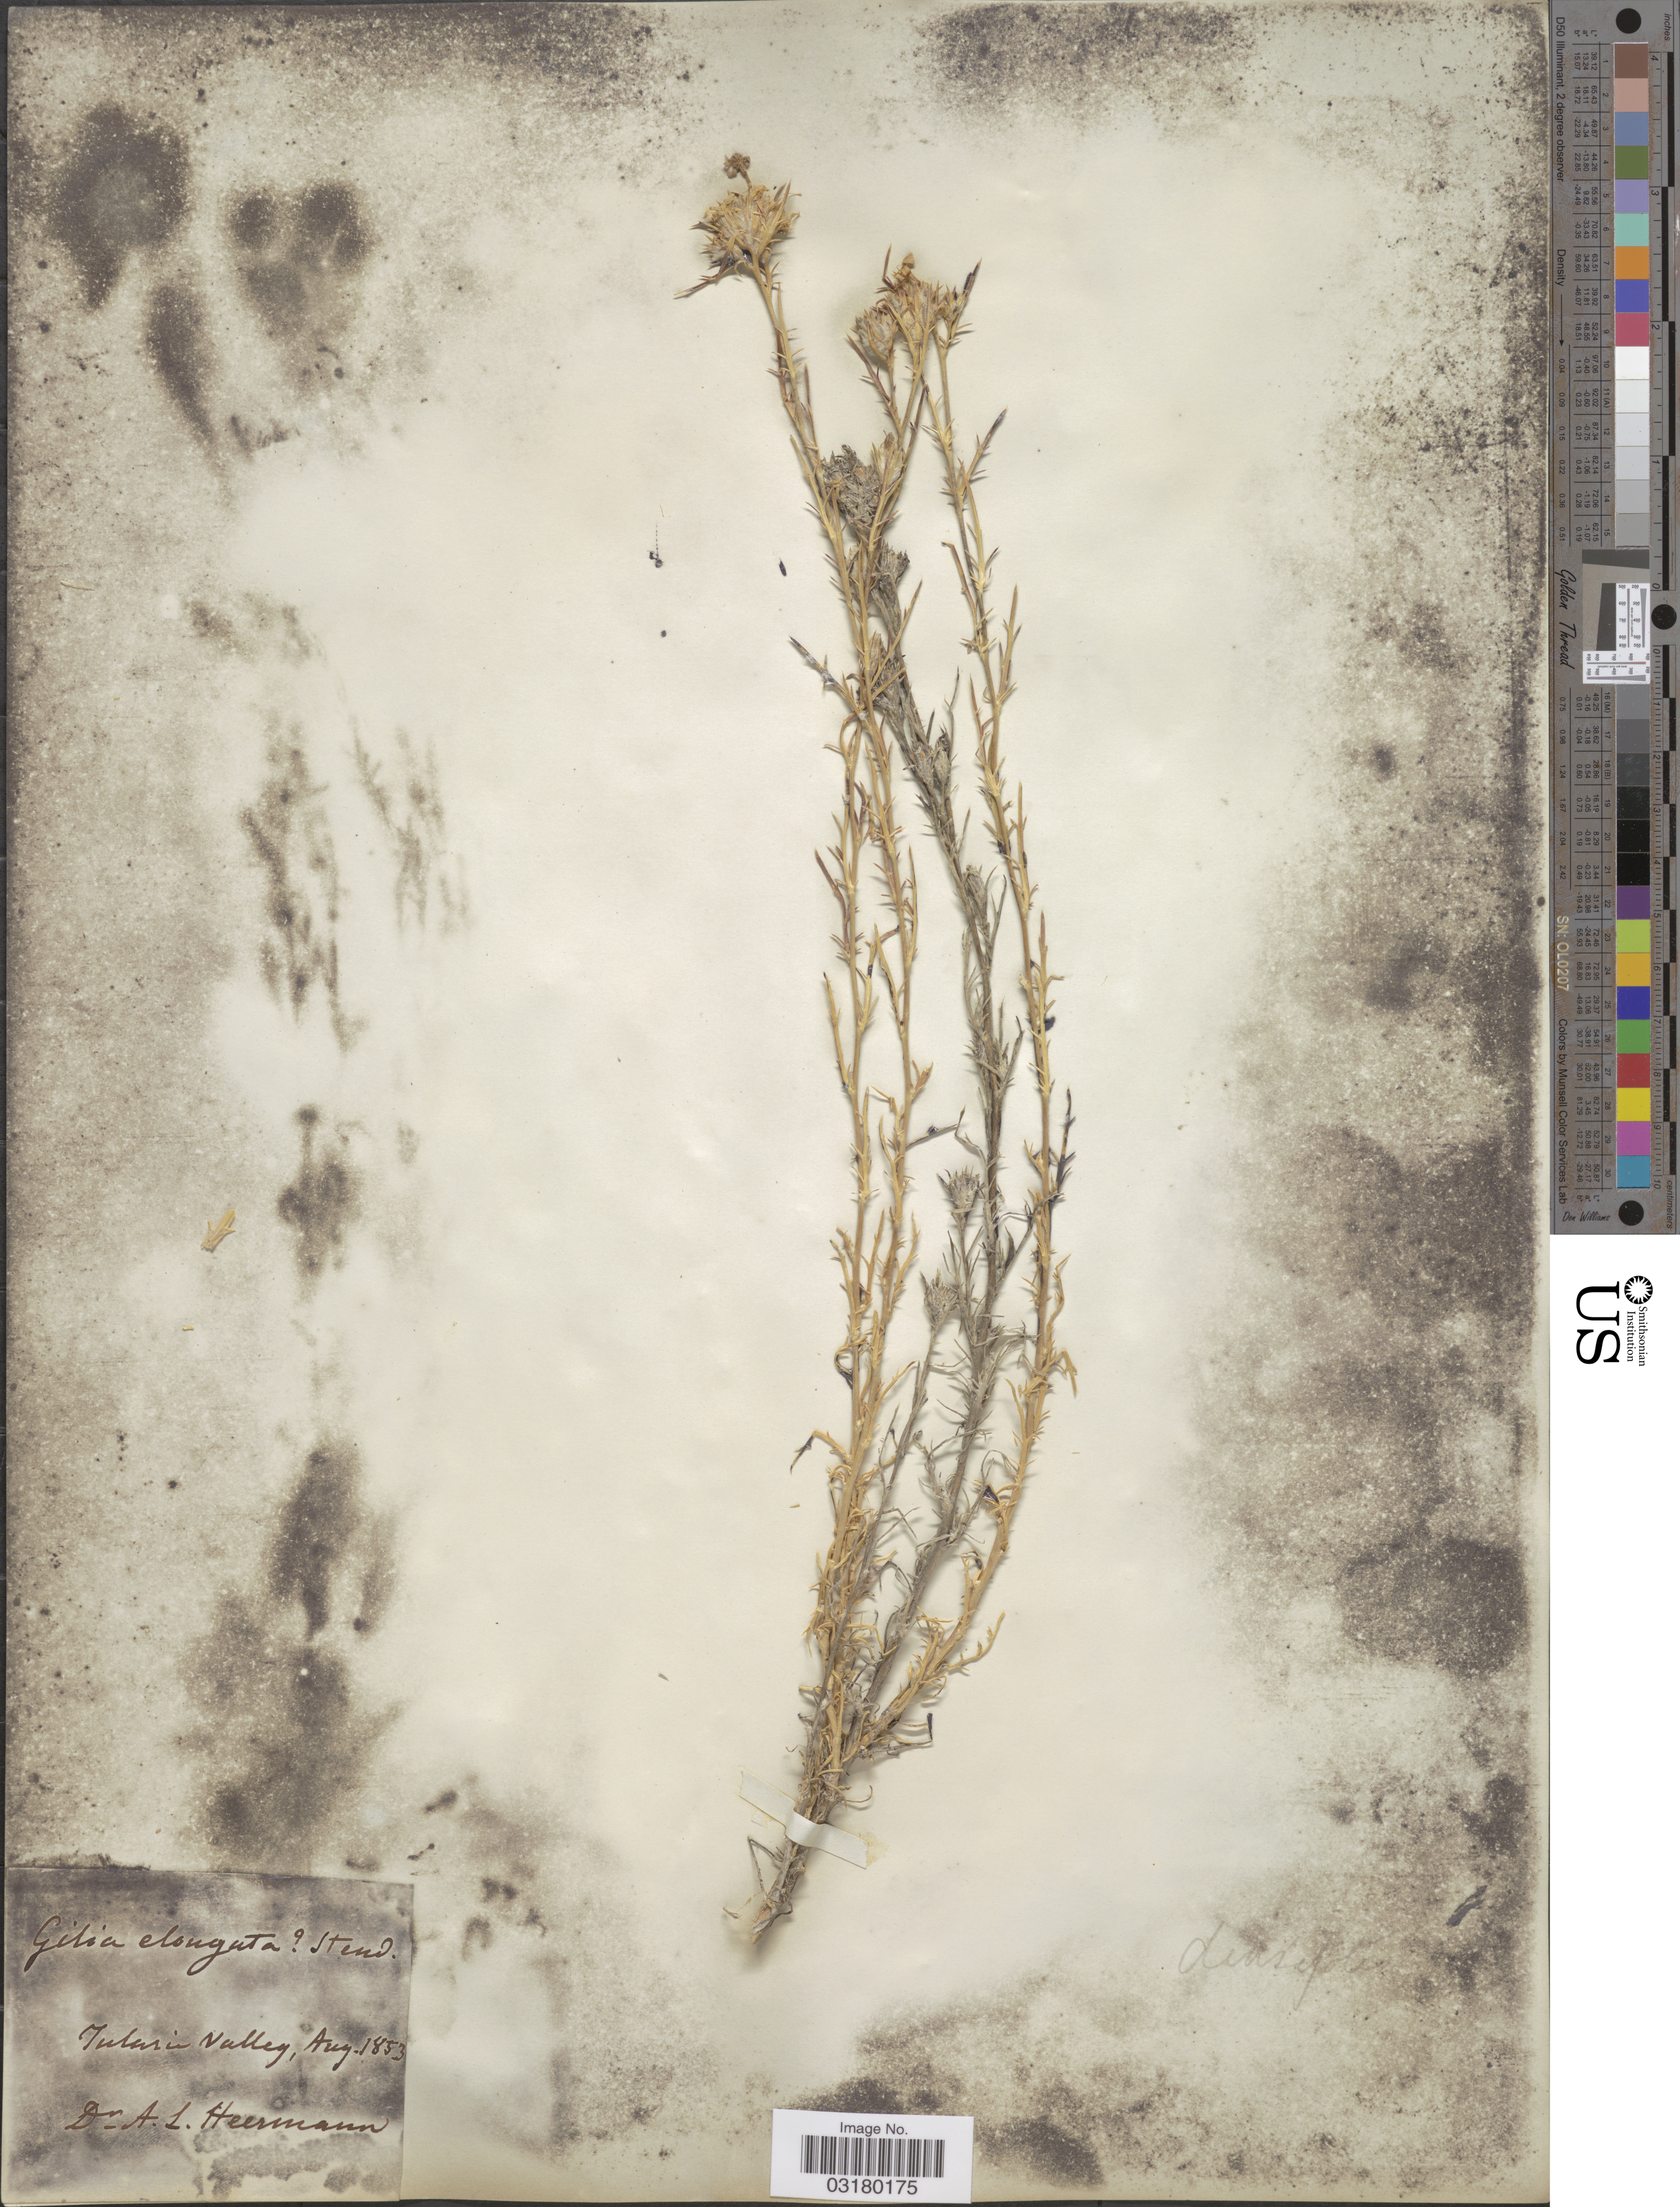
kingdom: Plantae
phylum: Tracheophyta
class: Magnoliopsida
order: Ericales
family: Polemoniaceae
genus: Eriastrum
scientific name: Eriastrum densifolium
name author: (Benth.) H. Mason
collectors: A. Heermann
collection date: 1853-08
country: United States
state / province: California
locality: Tulare Valley.